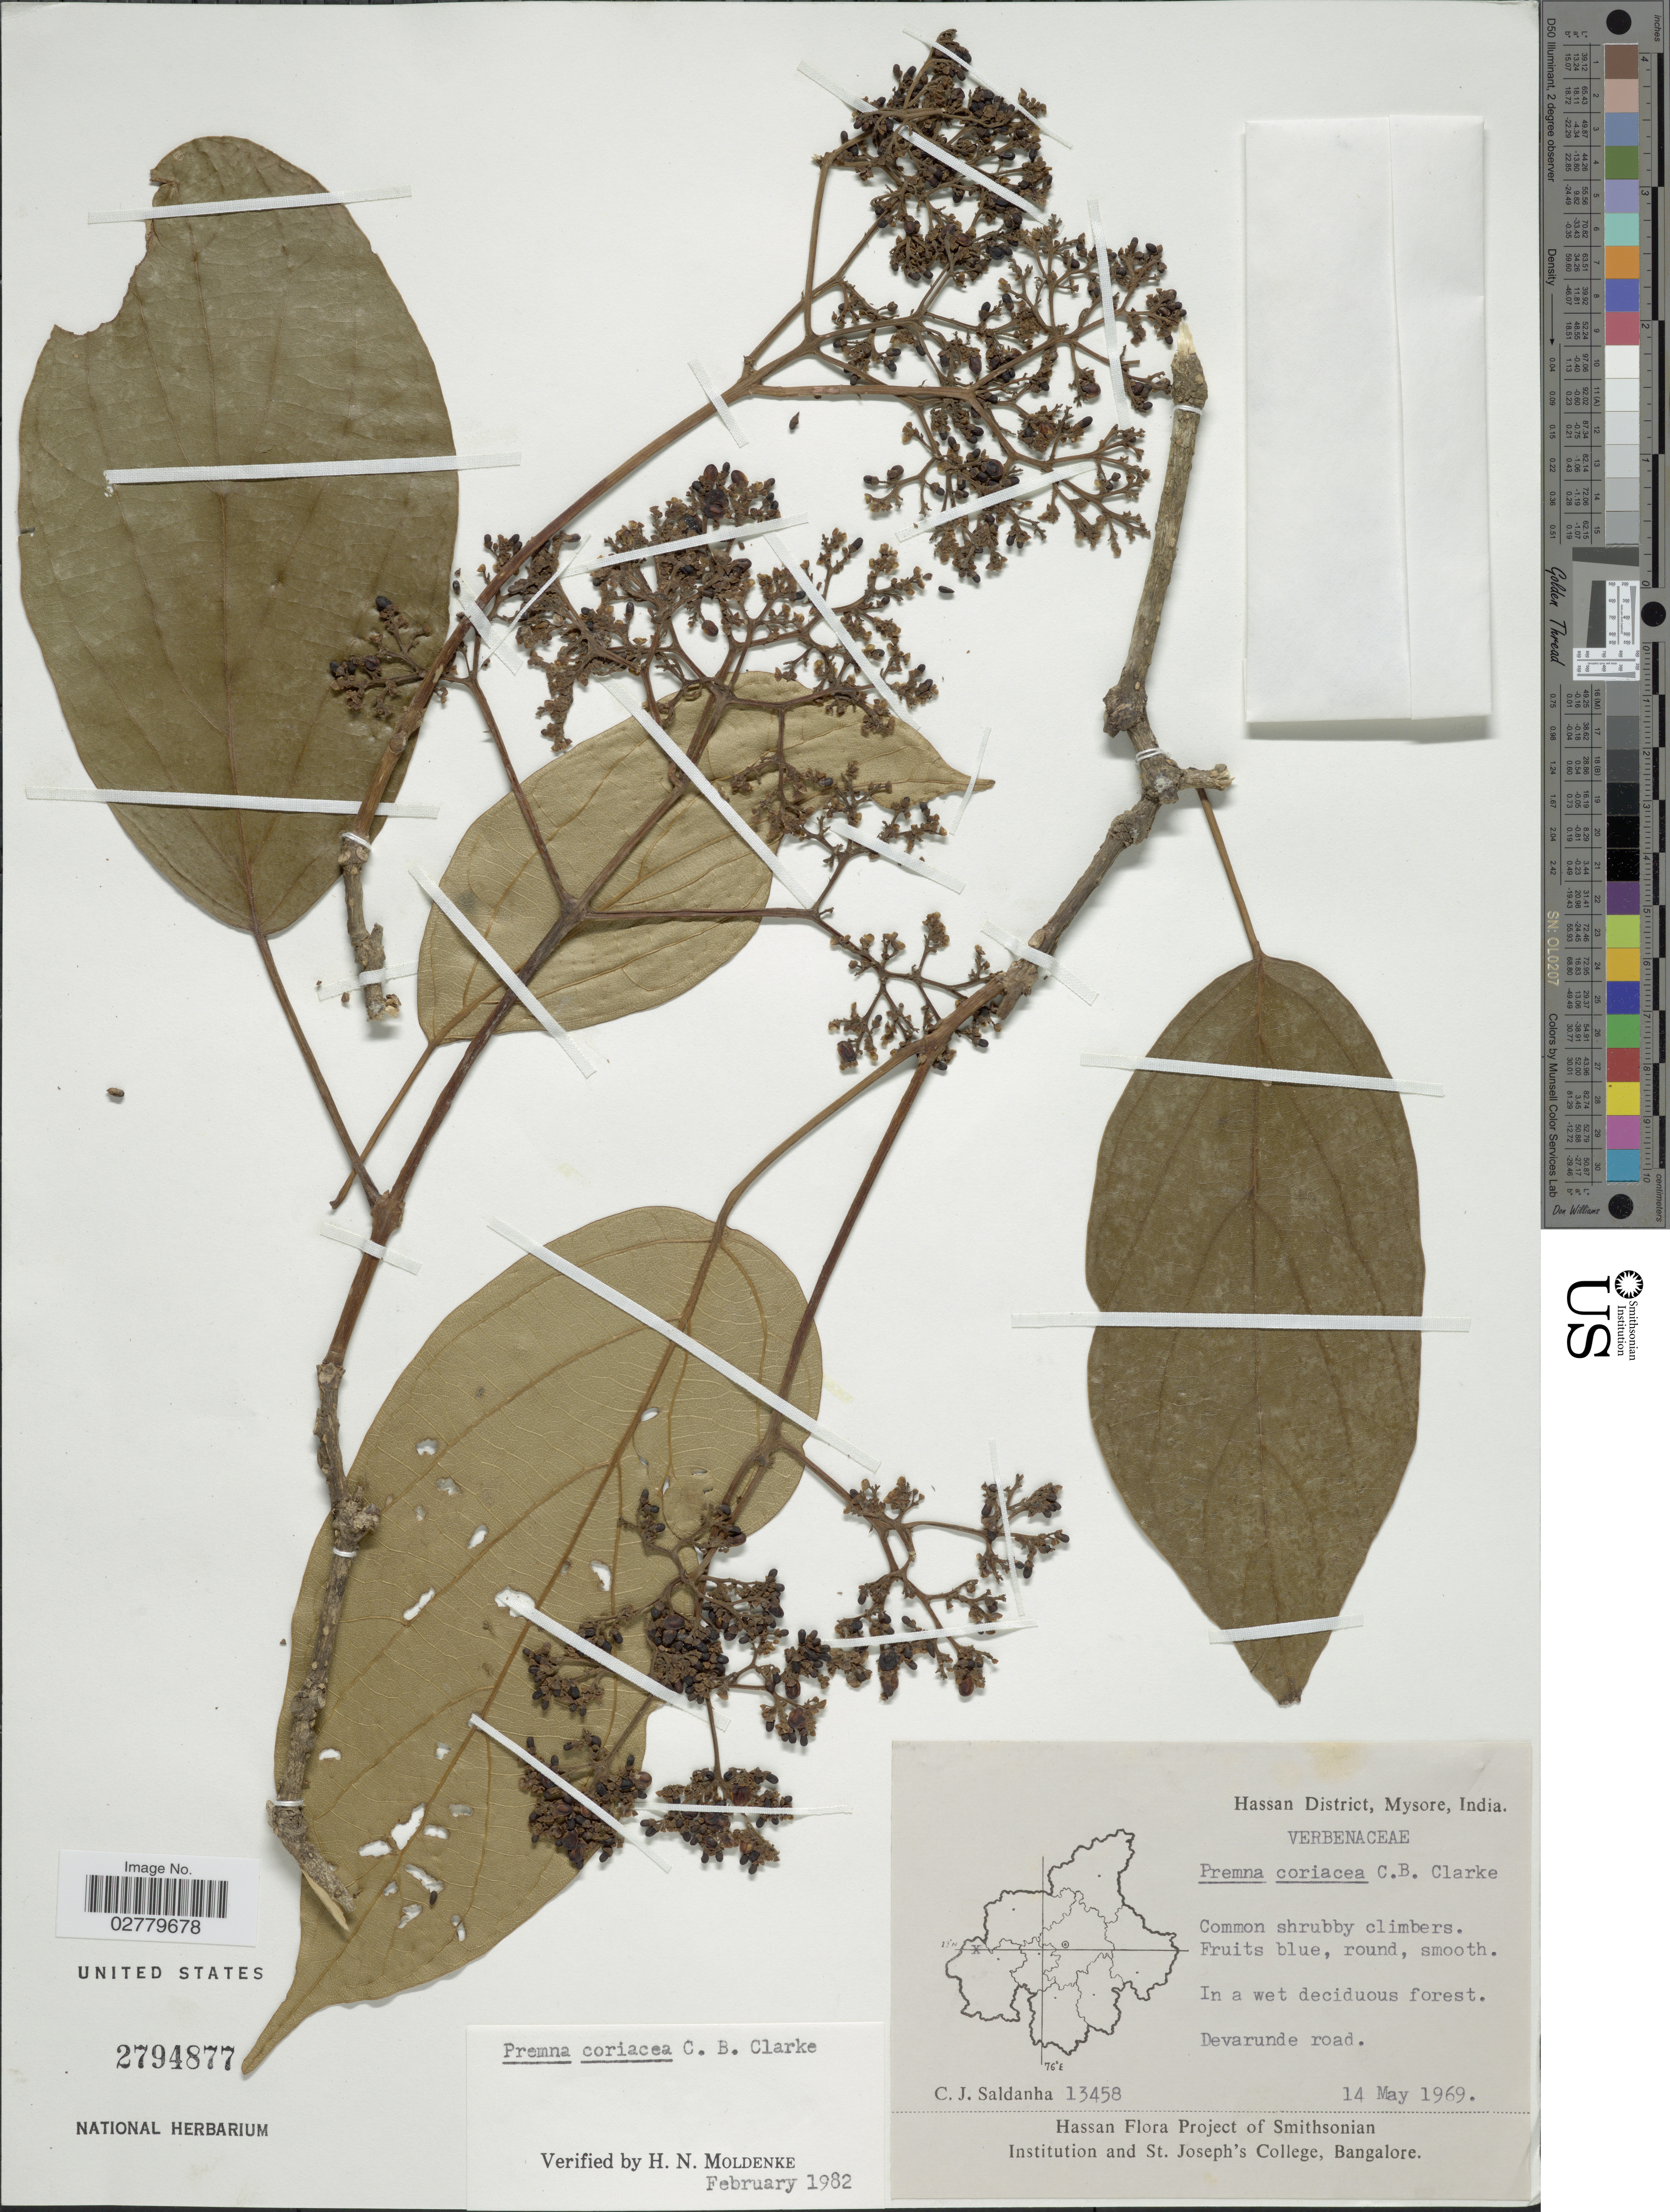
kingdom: Plantae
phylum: Tracheophyta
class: Magnoliopsida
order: Lamiales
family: Lamiaceae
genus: Premna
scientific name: Premna coriacea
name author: C.B. Clarke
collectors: C. J. Saldanha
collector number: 13458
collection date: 1969-05-14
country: India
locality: Hassan District, Mysore. Devarunde road.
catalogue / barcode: US 2794877